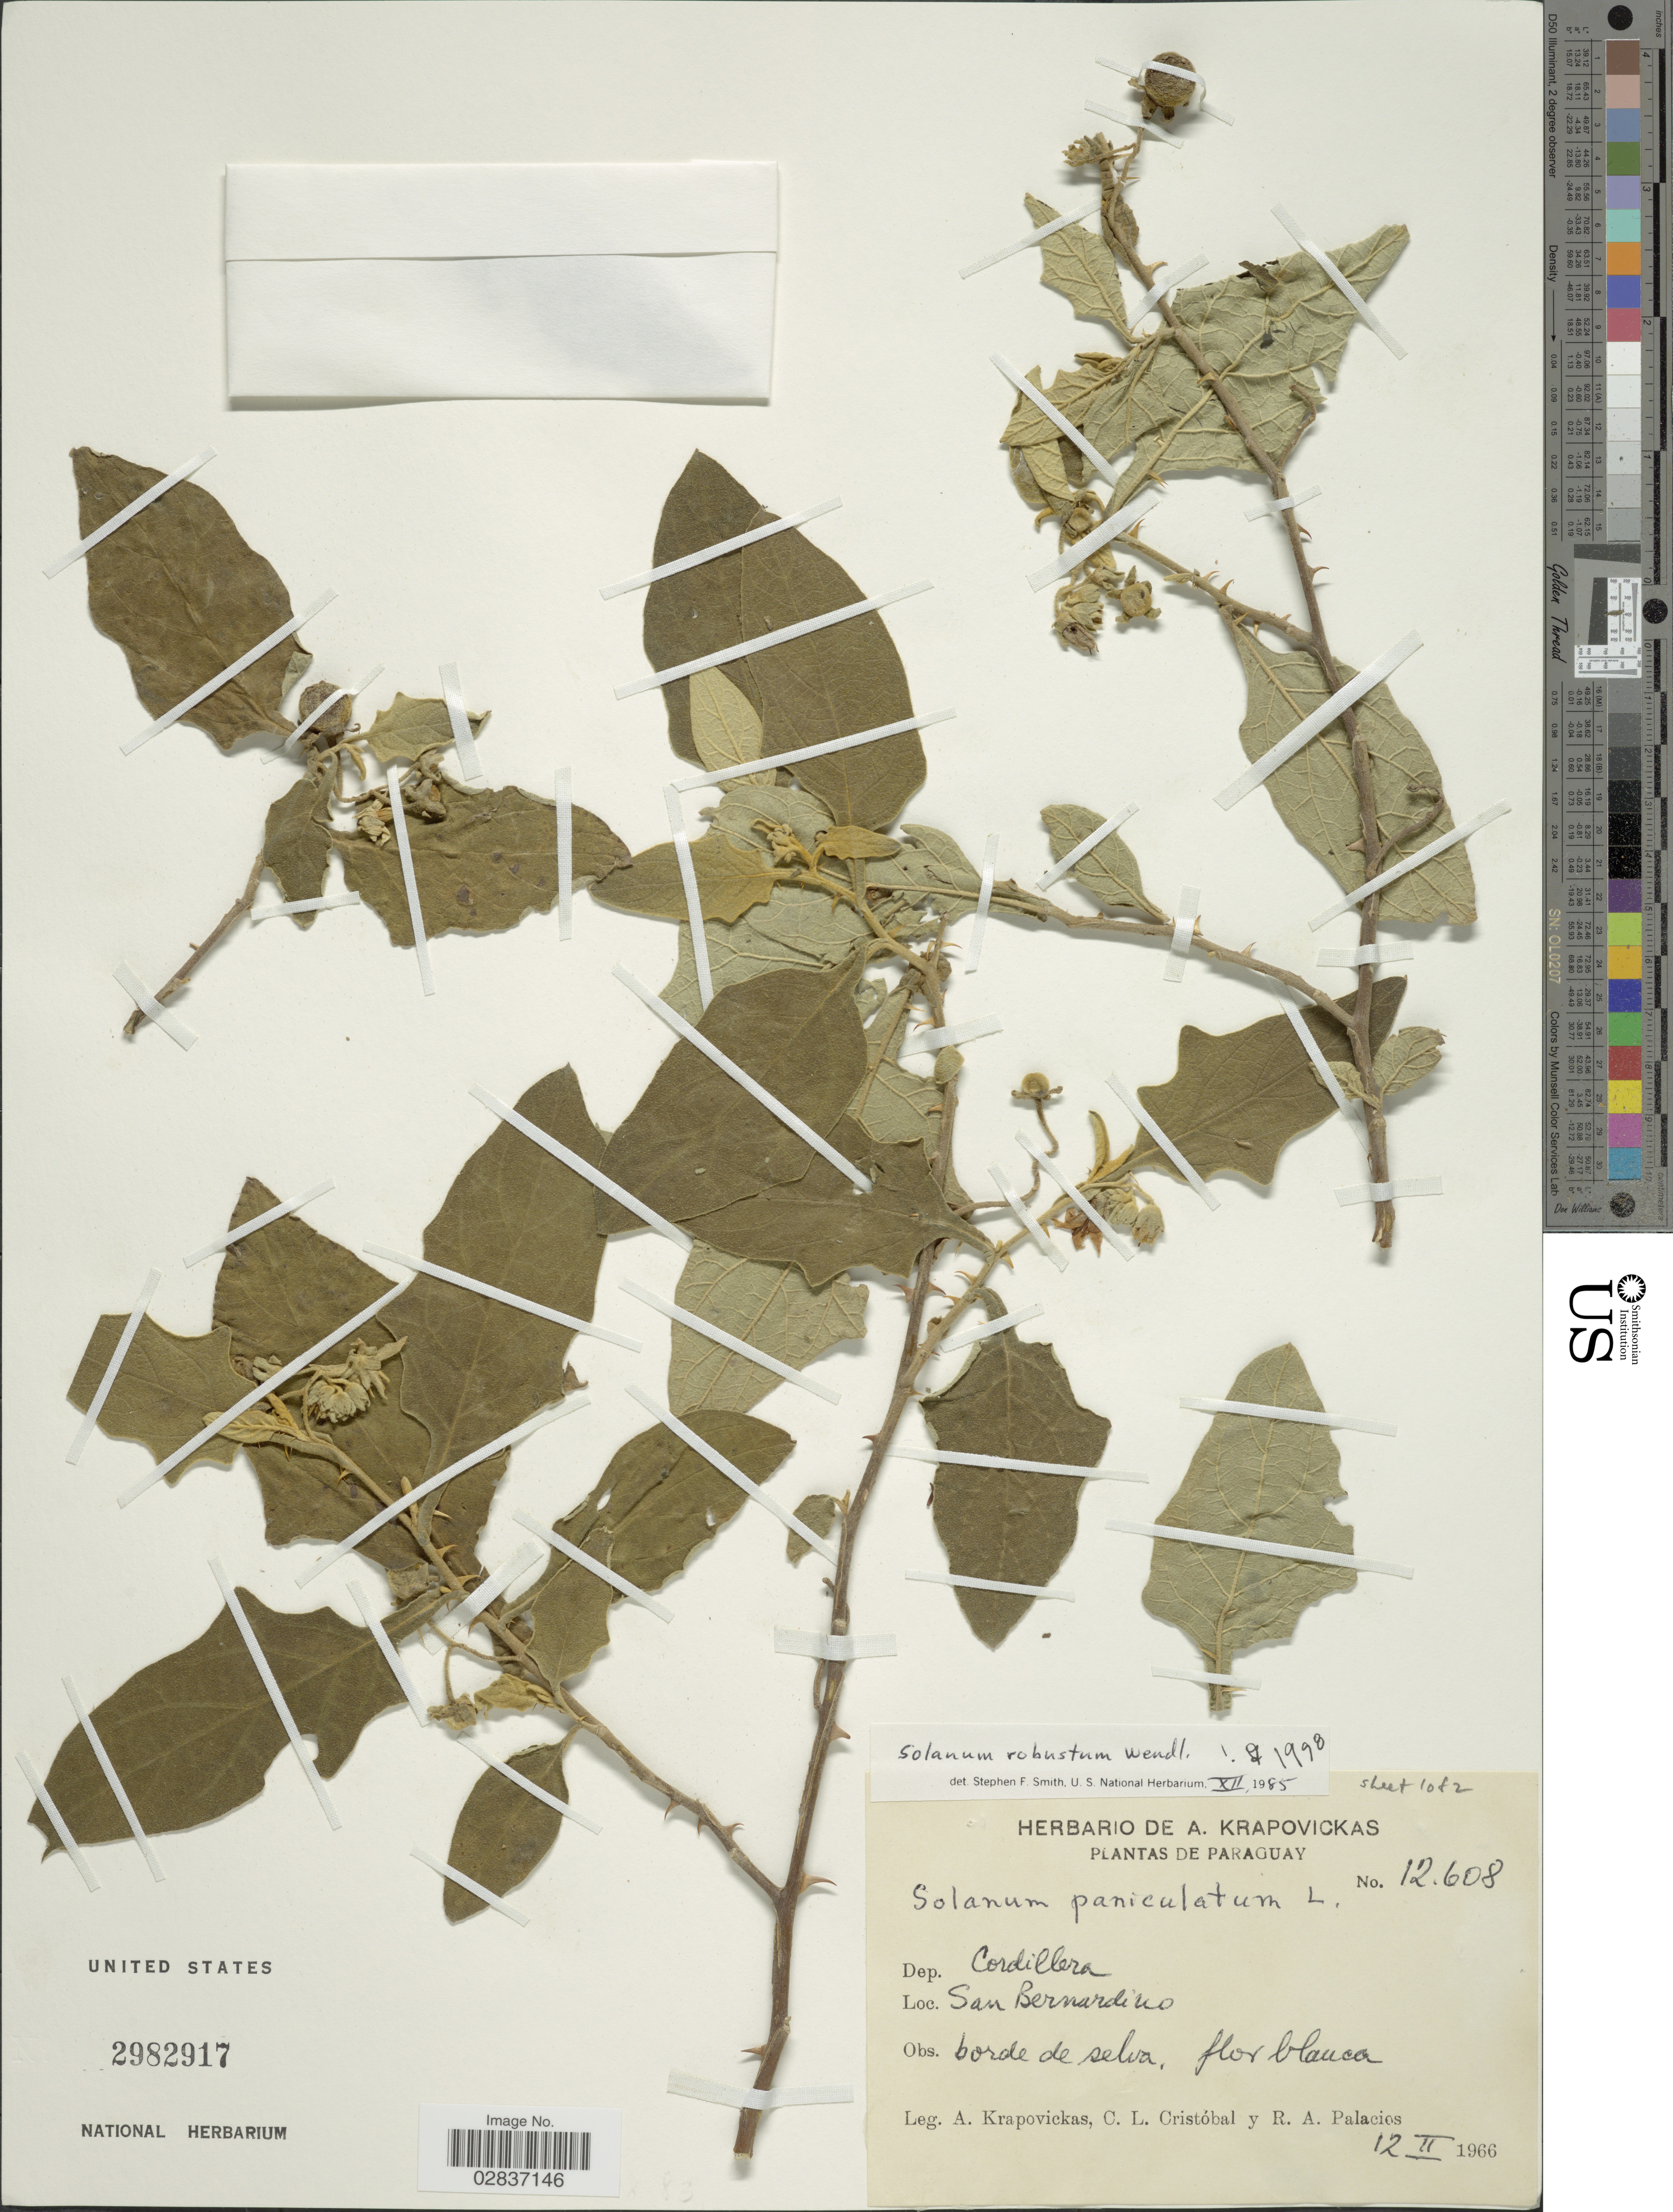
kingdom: Plantae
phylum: Tracheophyta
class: Magnoliopsida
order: Solanales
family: Solanaceae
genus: Solanum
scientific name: Solanum robustum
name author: H. Wendl.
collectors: A. Krapovickas, C. L. Cristóbal & R. Palacios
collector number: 12608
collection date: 1966-02-12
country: Paraguay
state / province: Cordillera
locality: Dep. Cordillera, San Bernardino.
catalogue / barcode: US 2982917